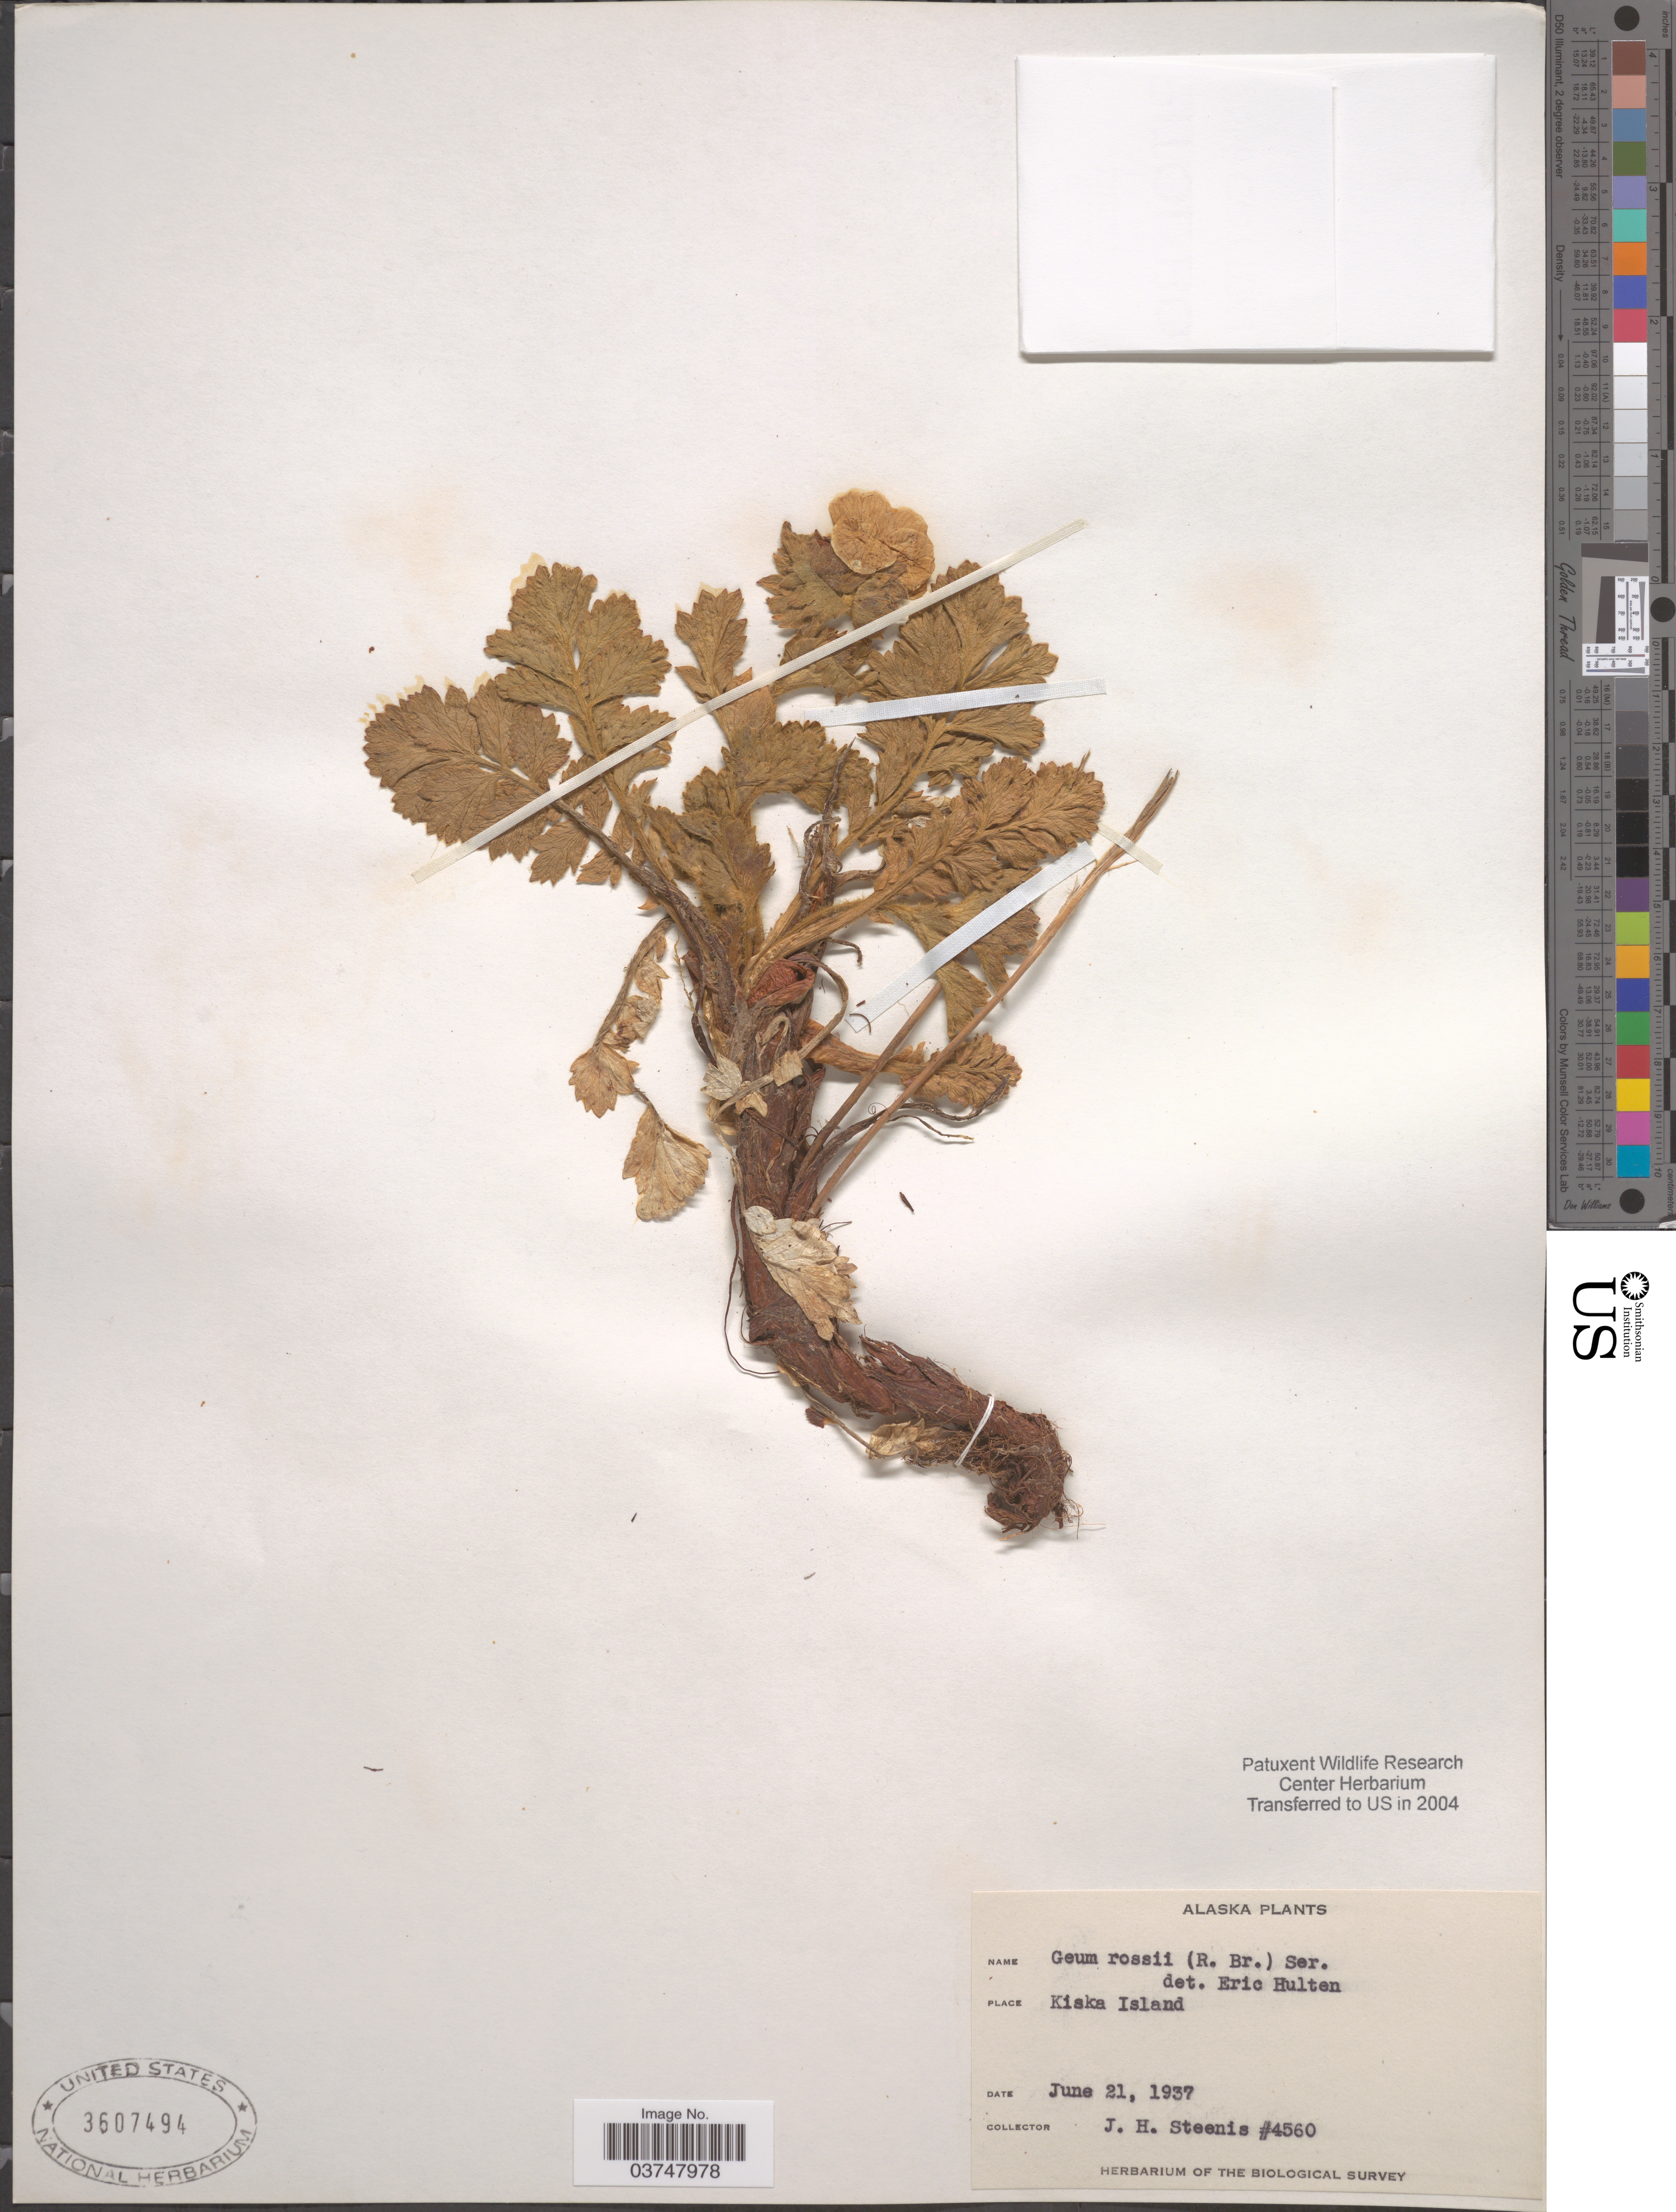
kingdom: Plantae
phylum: Tracheophyta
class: Magnoliopsida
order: Rosales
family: Rosaceae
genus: Geum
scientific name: Geum rossii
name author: (R. Br.) Ser.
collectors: J. H. Steenis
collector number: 4560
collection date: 1937-06-21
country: United States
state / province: Alaska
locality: Kiska Island.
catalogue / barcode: US 3607494